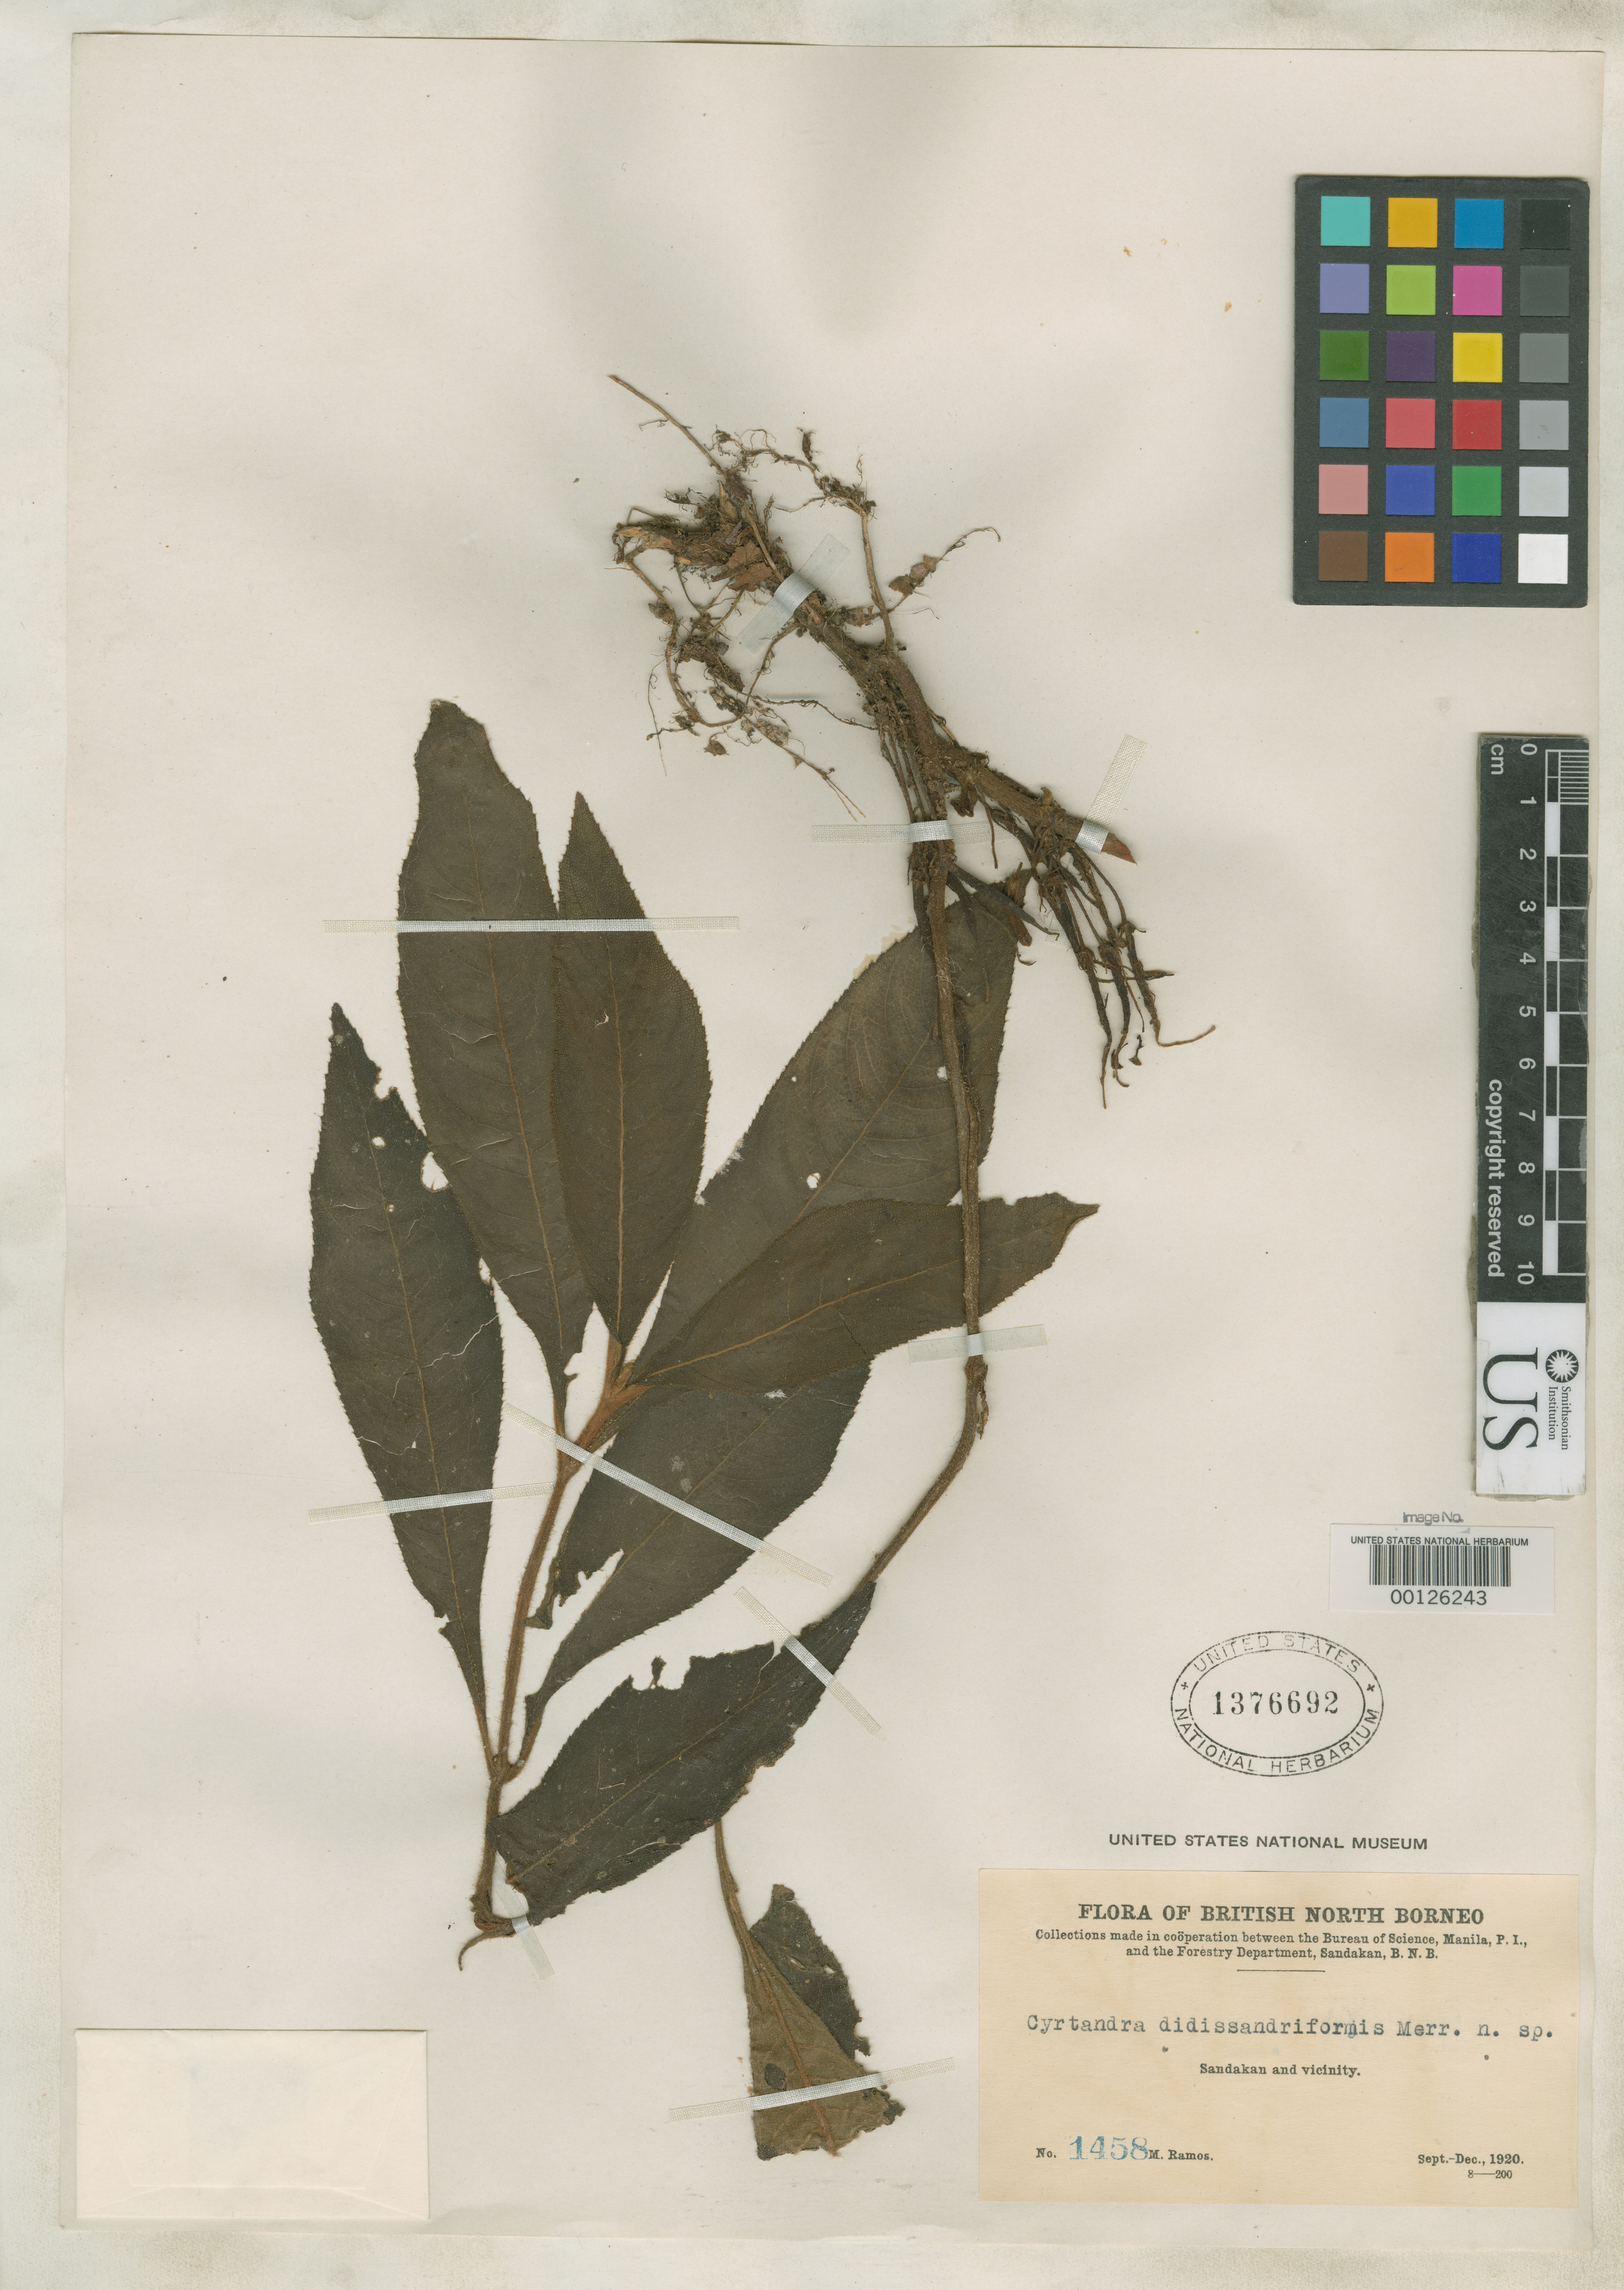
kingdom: Plantae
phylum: Tracheophyta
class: Magnoliopsida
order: Lamiales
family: Gesneriaceae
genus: Cyrtandra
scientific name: Cyrtandra didissandriformis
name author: Merr.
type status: Isotype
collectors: M. Ramos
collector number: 1458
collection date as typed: Sep 1920 to -- Dec 1920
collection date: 1920-09/1920-12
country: Malaysia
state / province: Sabah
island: Borneo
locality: Sandakan.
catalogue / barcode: US 1376692